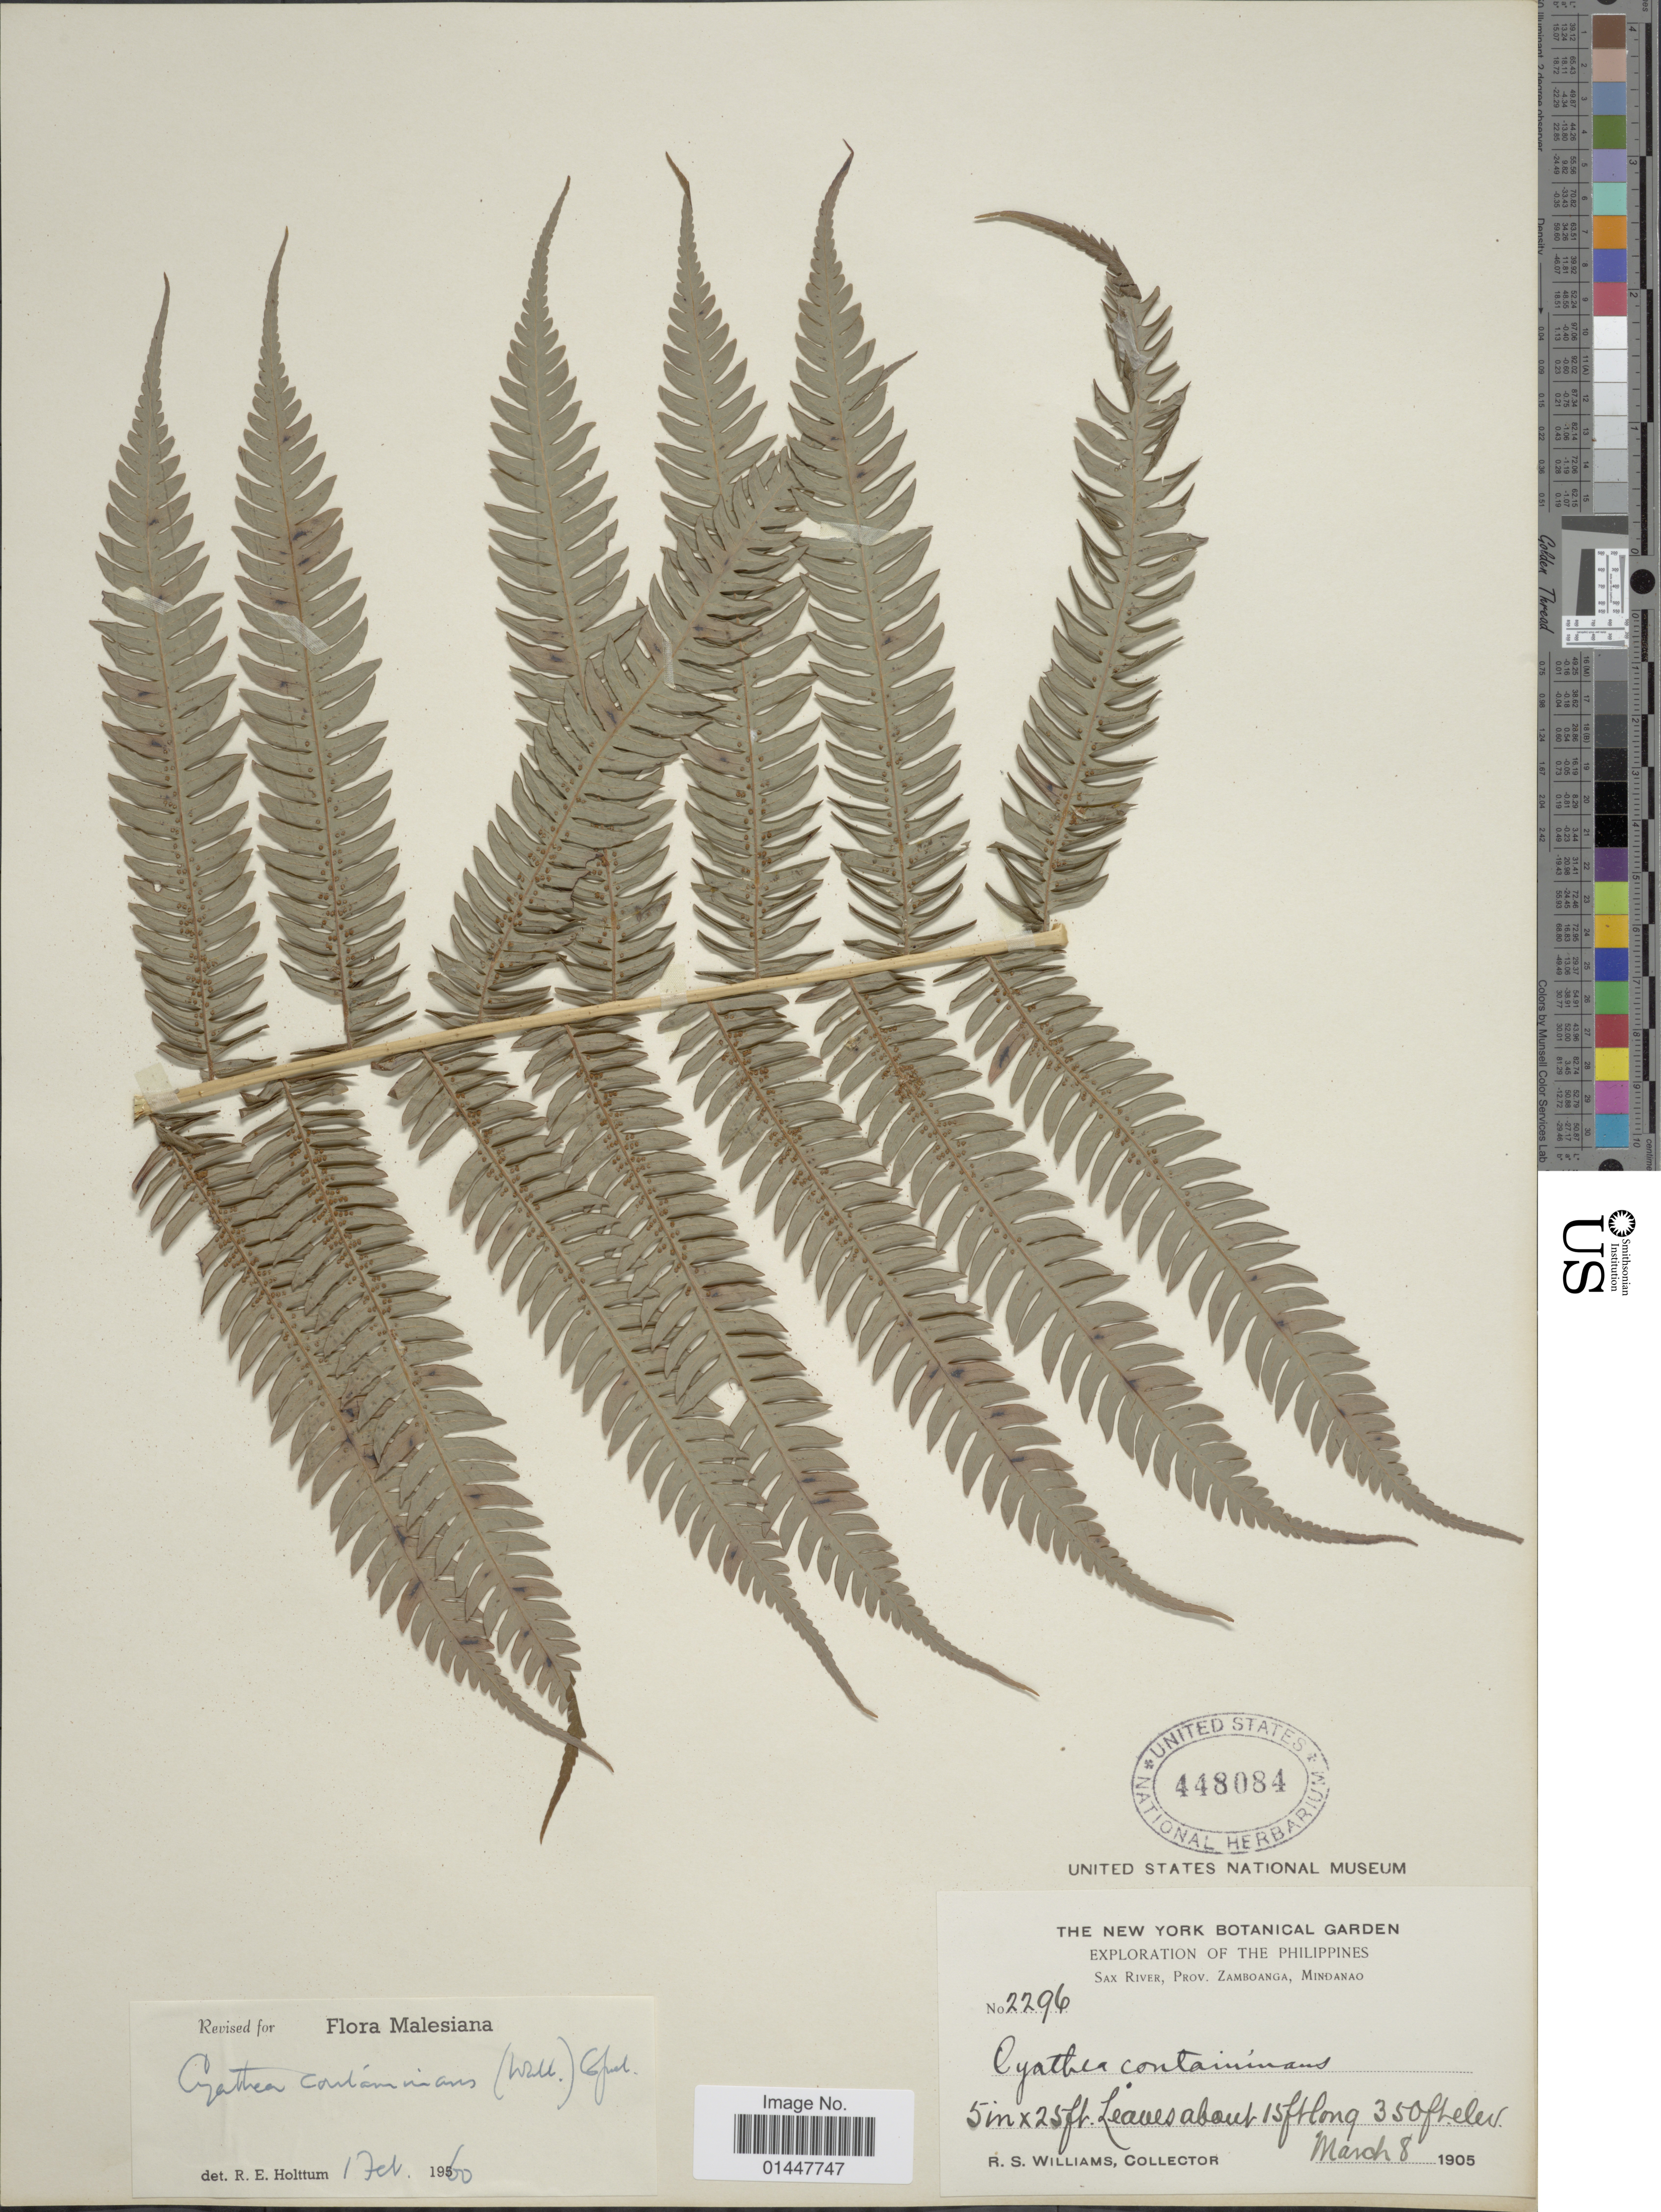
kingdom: Plantae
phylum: Tracheophyta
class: Polypodiopsida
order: Cyatheales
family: Cyatheaceae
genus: Sphaeropteris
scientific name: Sphaeropteris glauca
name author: (Blume) R.M. Tryon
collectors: R. S. Williams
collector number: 2296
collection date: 1905-03-08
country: Philippines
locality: Sax River, Prov. Zamboanga, Mindanao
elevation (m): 107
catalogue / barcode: US 448084